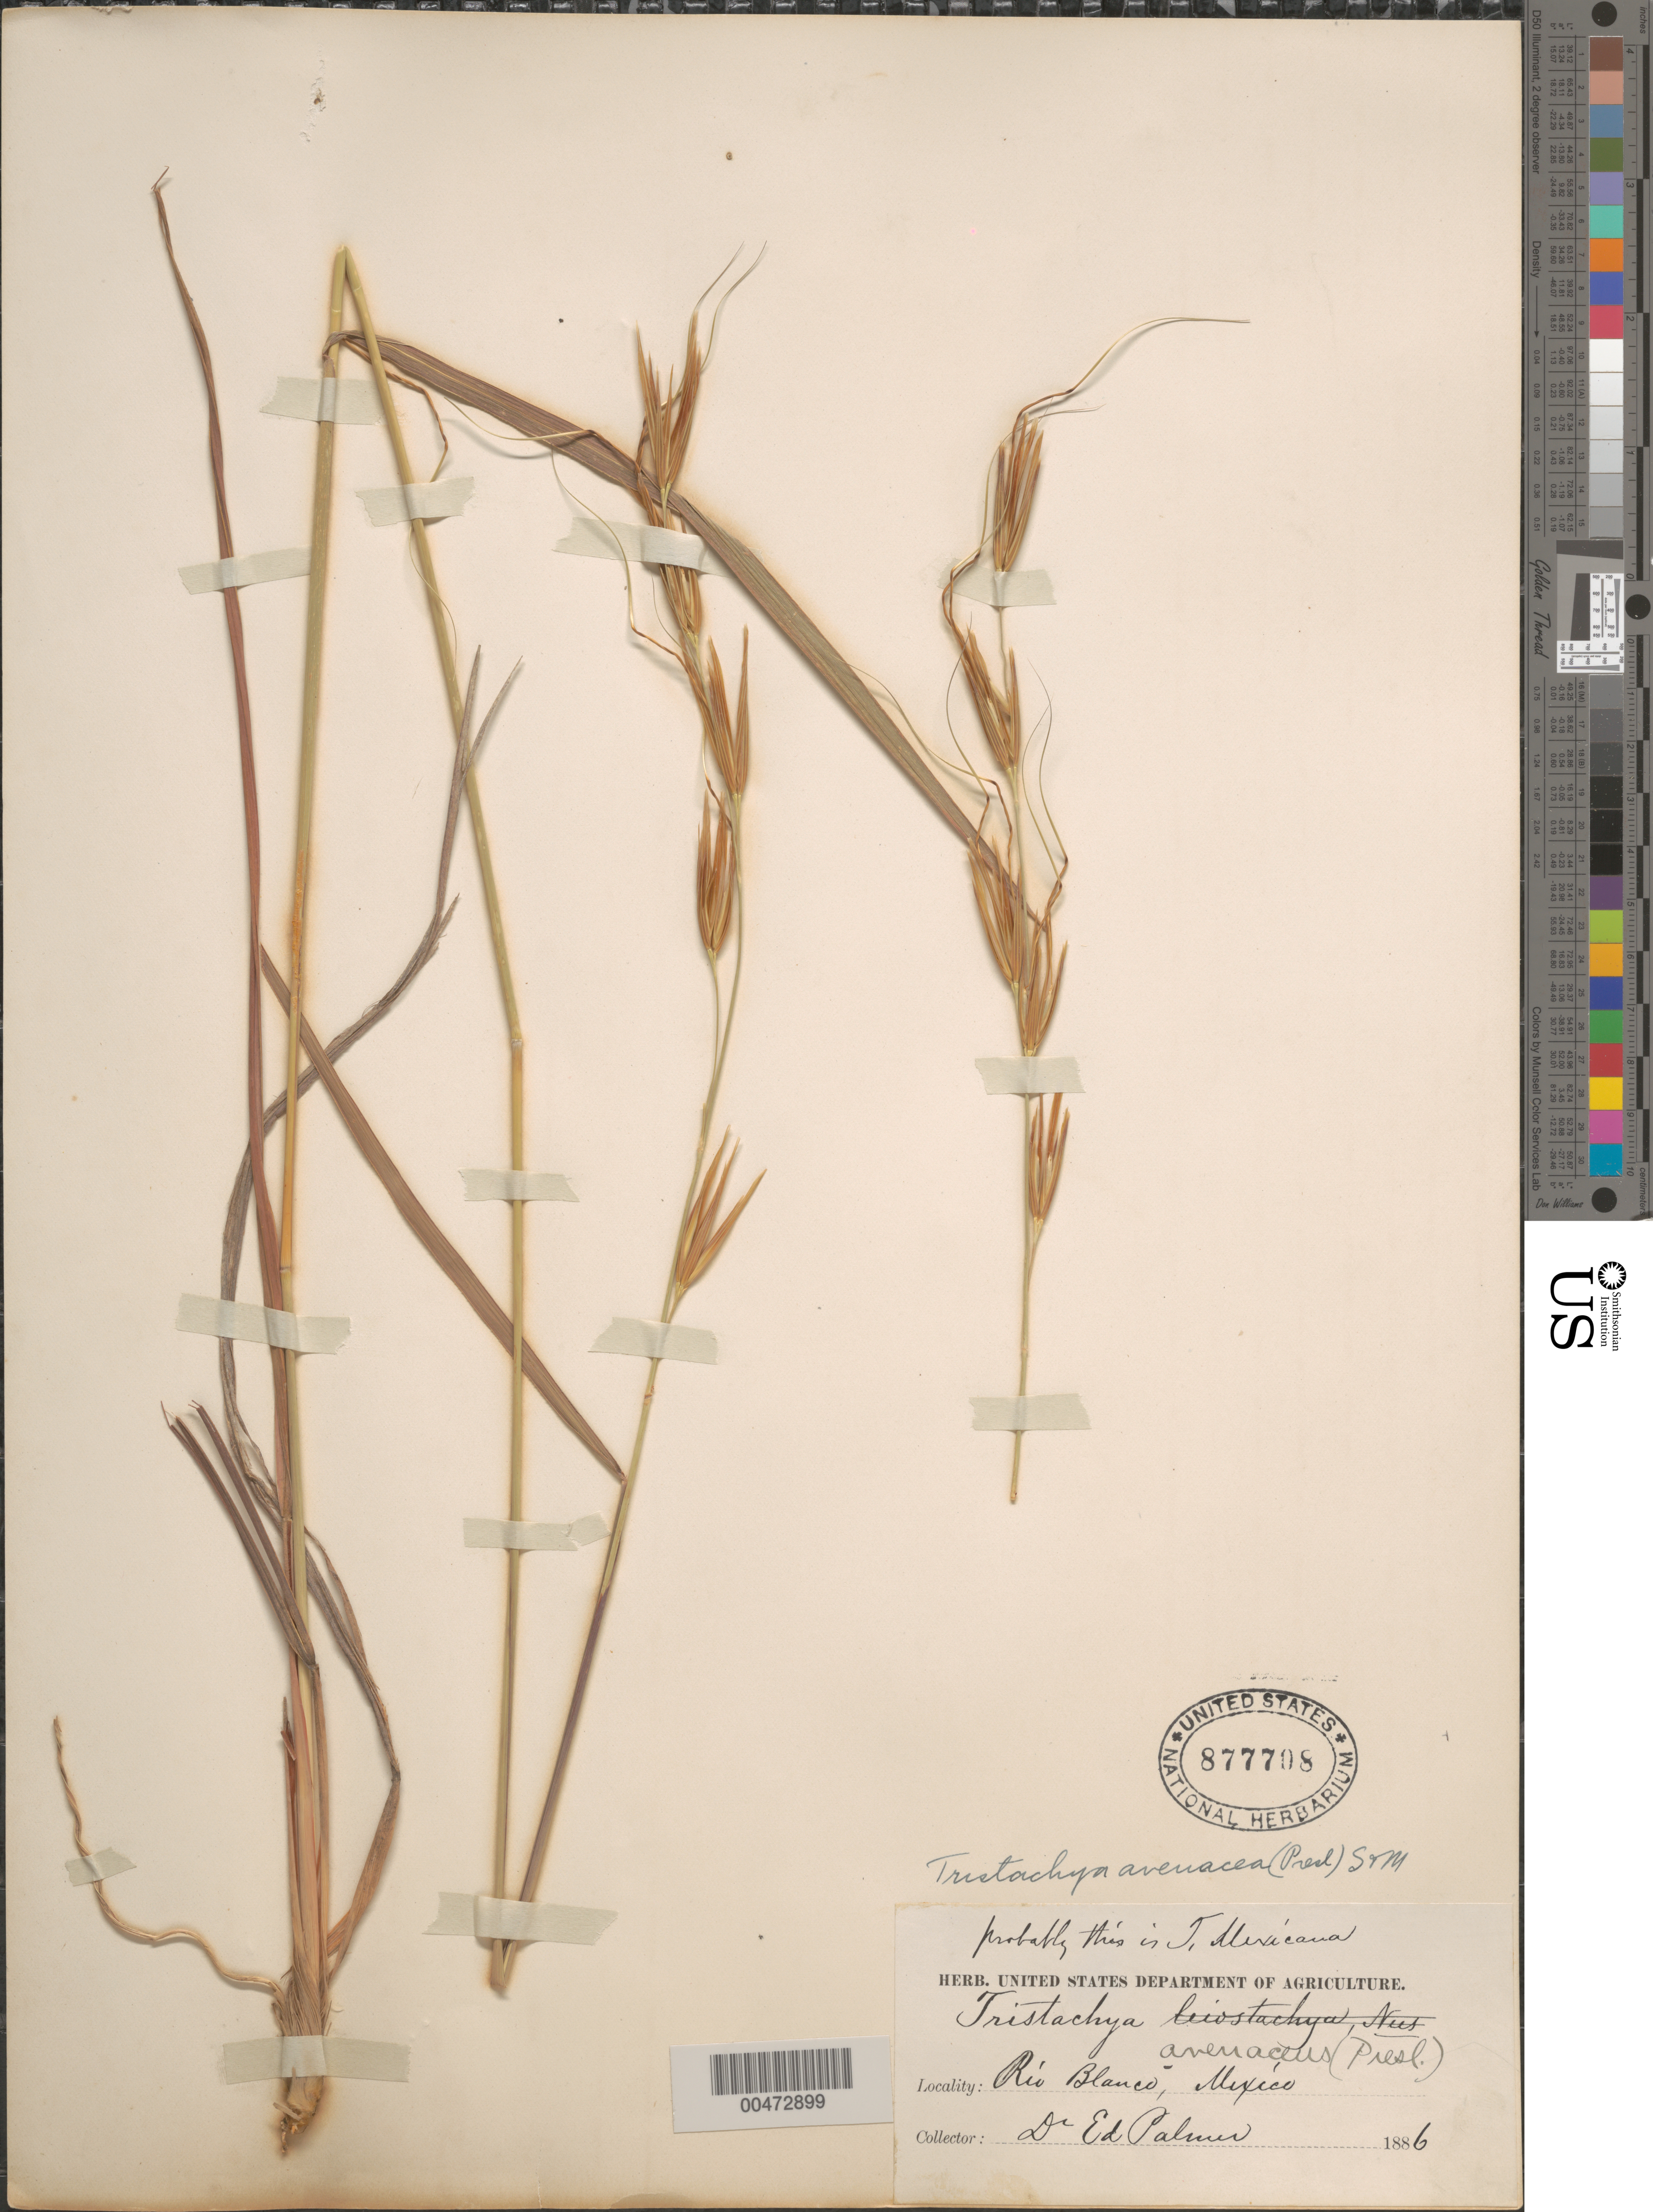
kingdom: Plantae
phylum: Tracheophyta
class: Liliopsida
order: Poales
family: Poaceae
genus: Tristachya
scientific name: Tristachya avenacea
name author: Scribn. & Merr.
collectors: E. Palmer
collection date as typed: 1886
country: Mexico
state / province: Jalisco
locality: Rio Blanco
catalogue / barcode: US 877708